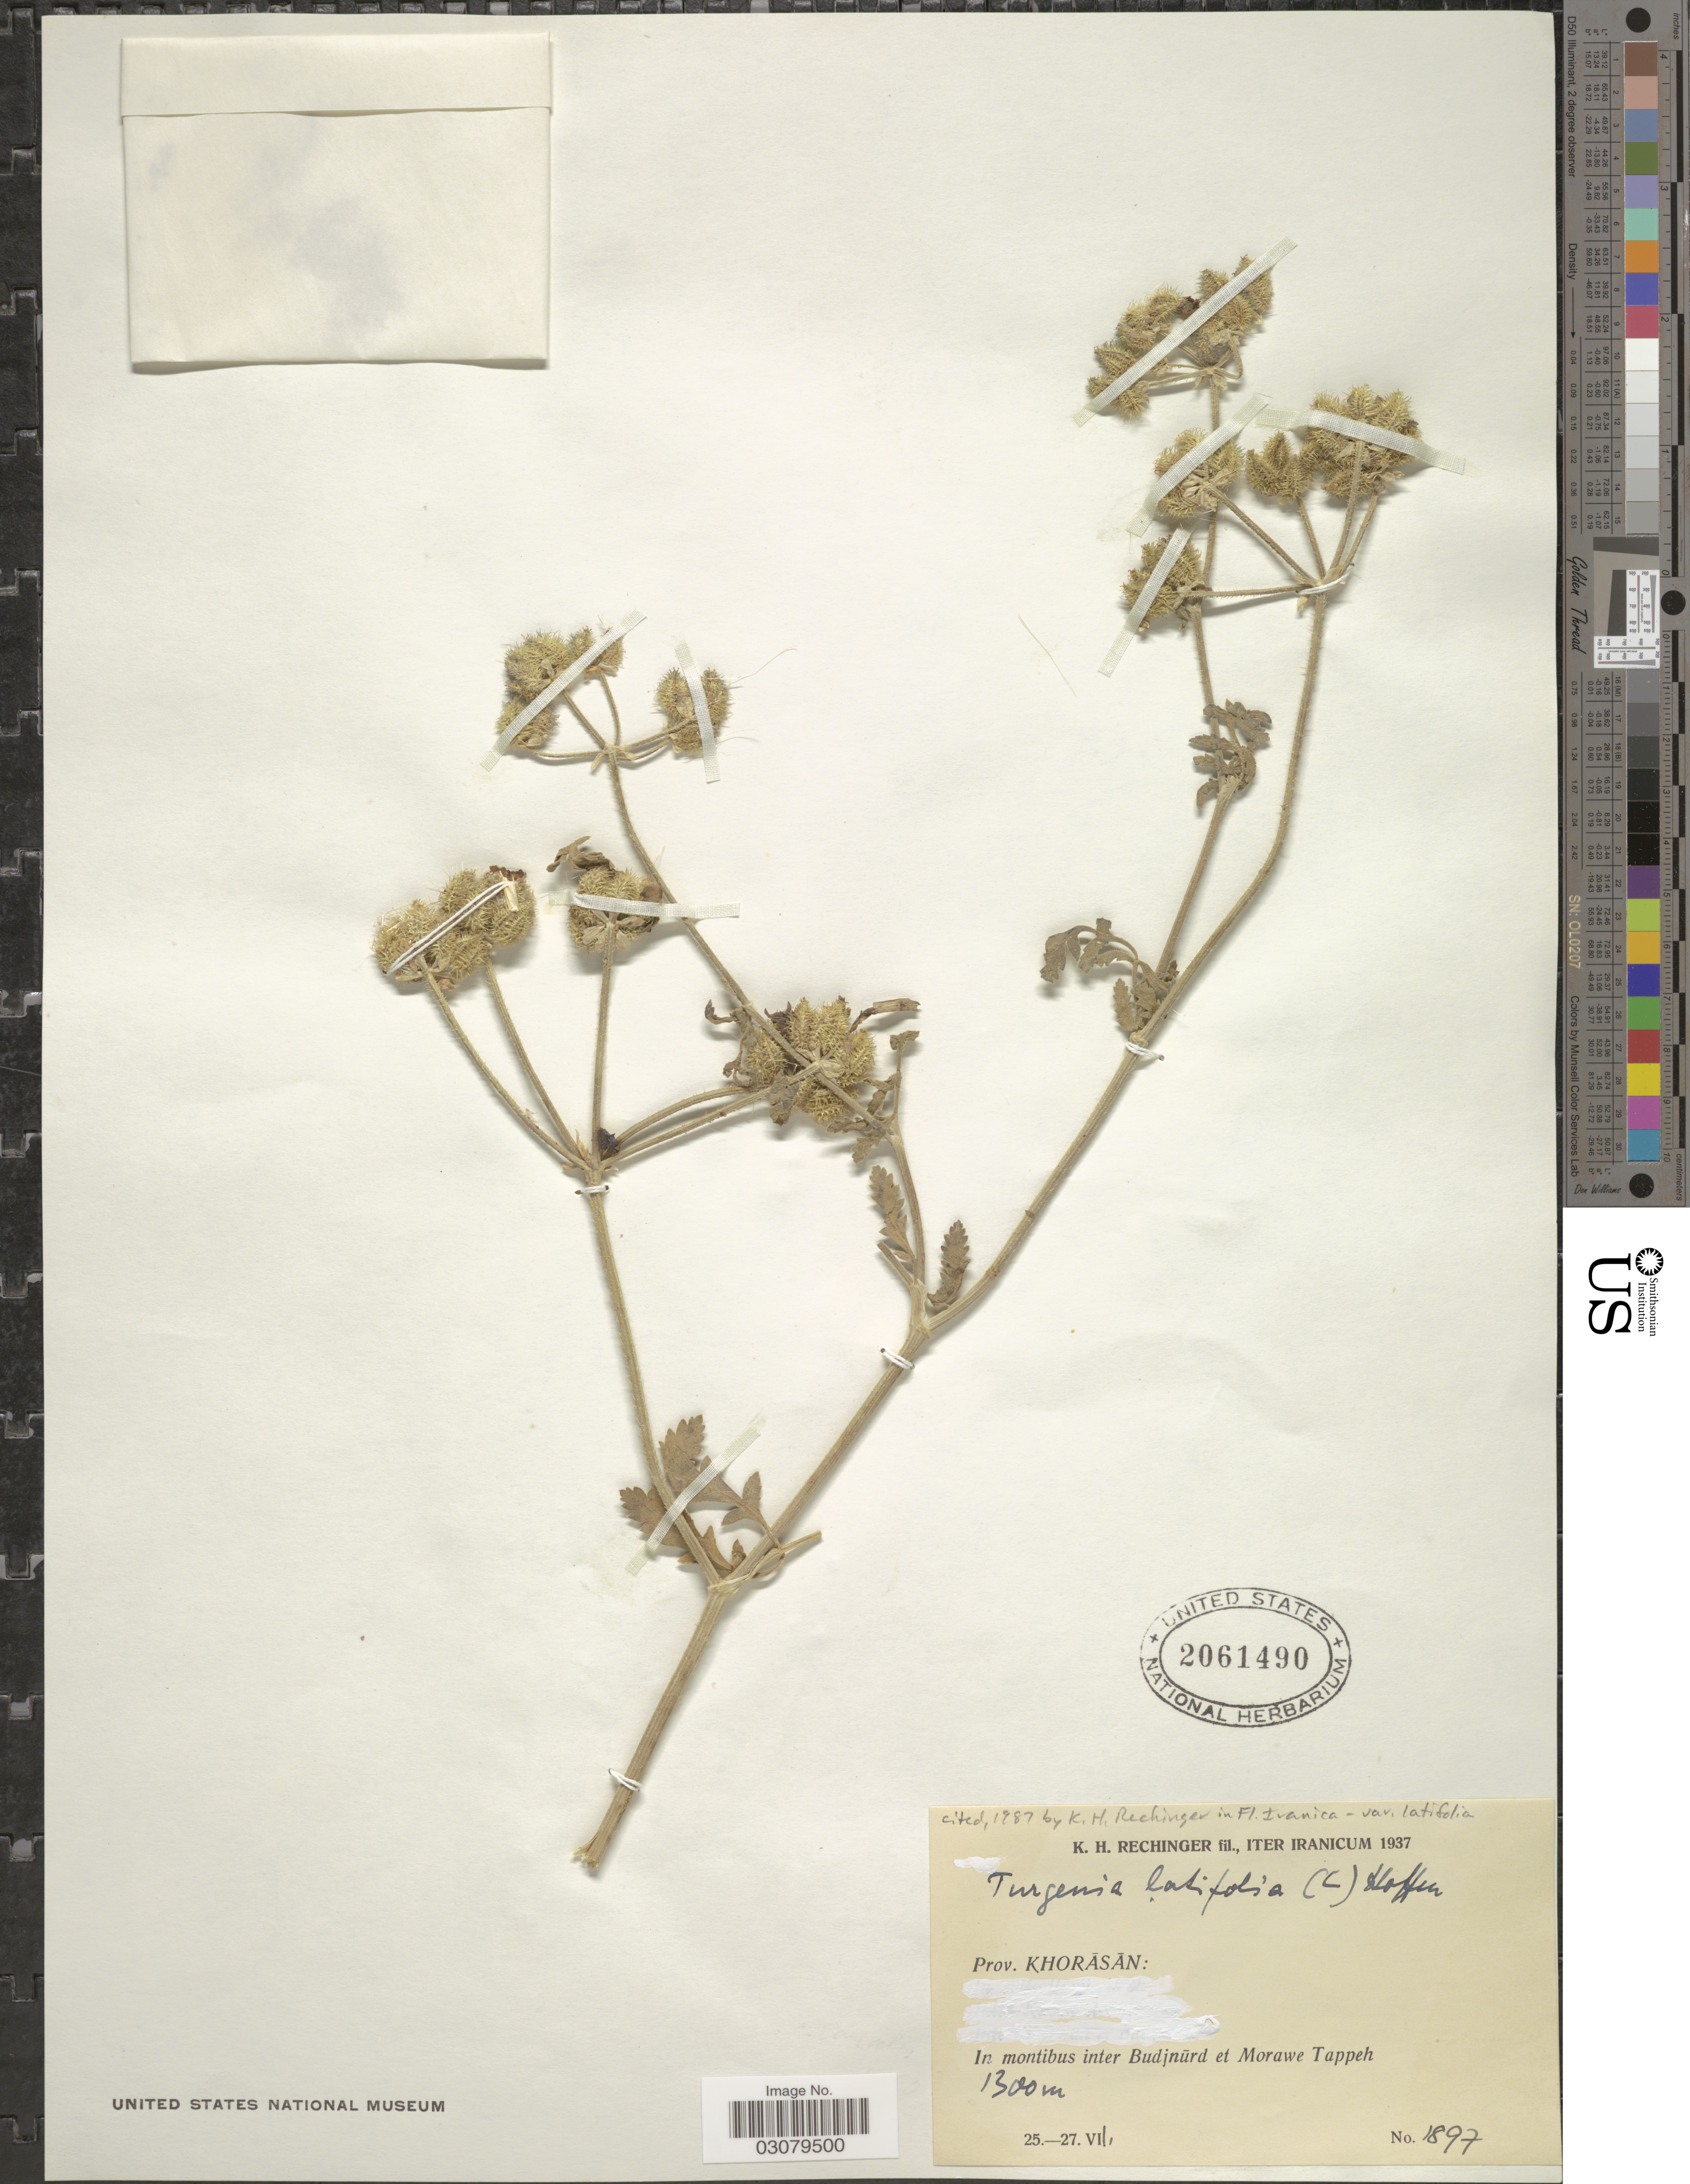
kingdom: Plantae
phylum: Tracheophyta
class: Magnoliopsida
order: Apiales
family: Apiaceae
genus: Turgenia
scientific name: Turgenia latifolia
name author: Hoffm.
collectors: K. H. Rechinger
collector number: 1897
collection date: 1937-07-25/1937-07-27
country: Iran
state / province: Khorasan [obsolete]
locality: In montibus inter Budjnürd et Morawe Tappeh.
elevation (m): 1300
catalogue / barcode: US 2061490